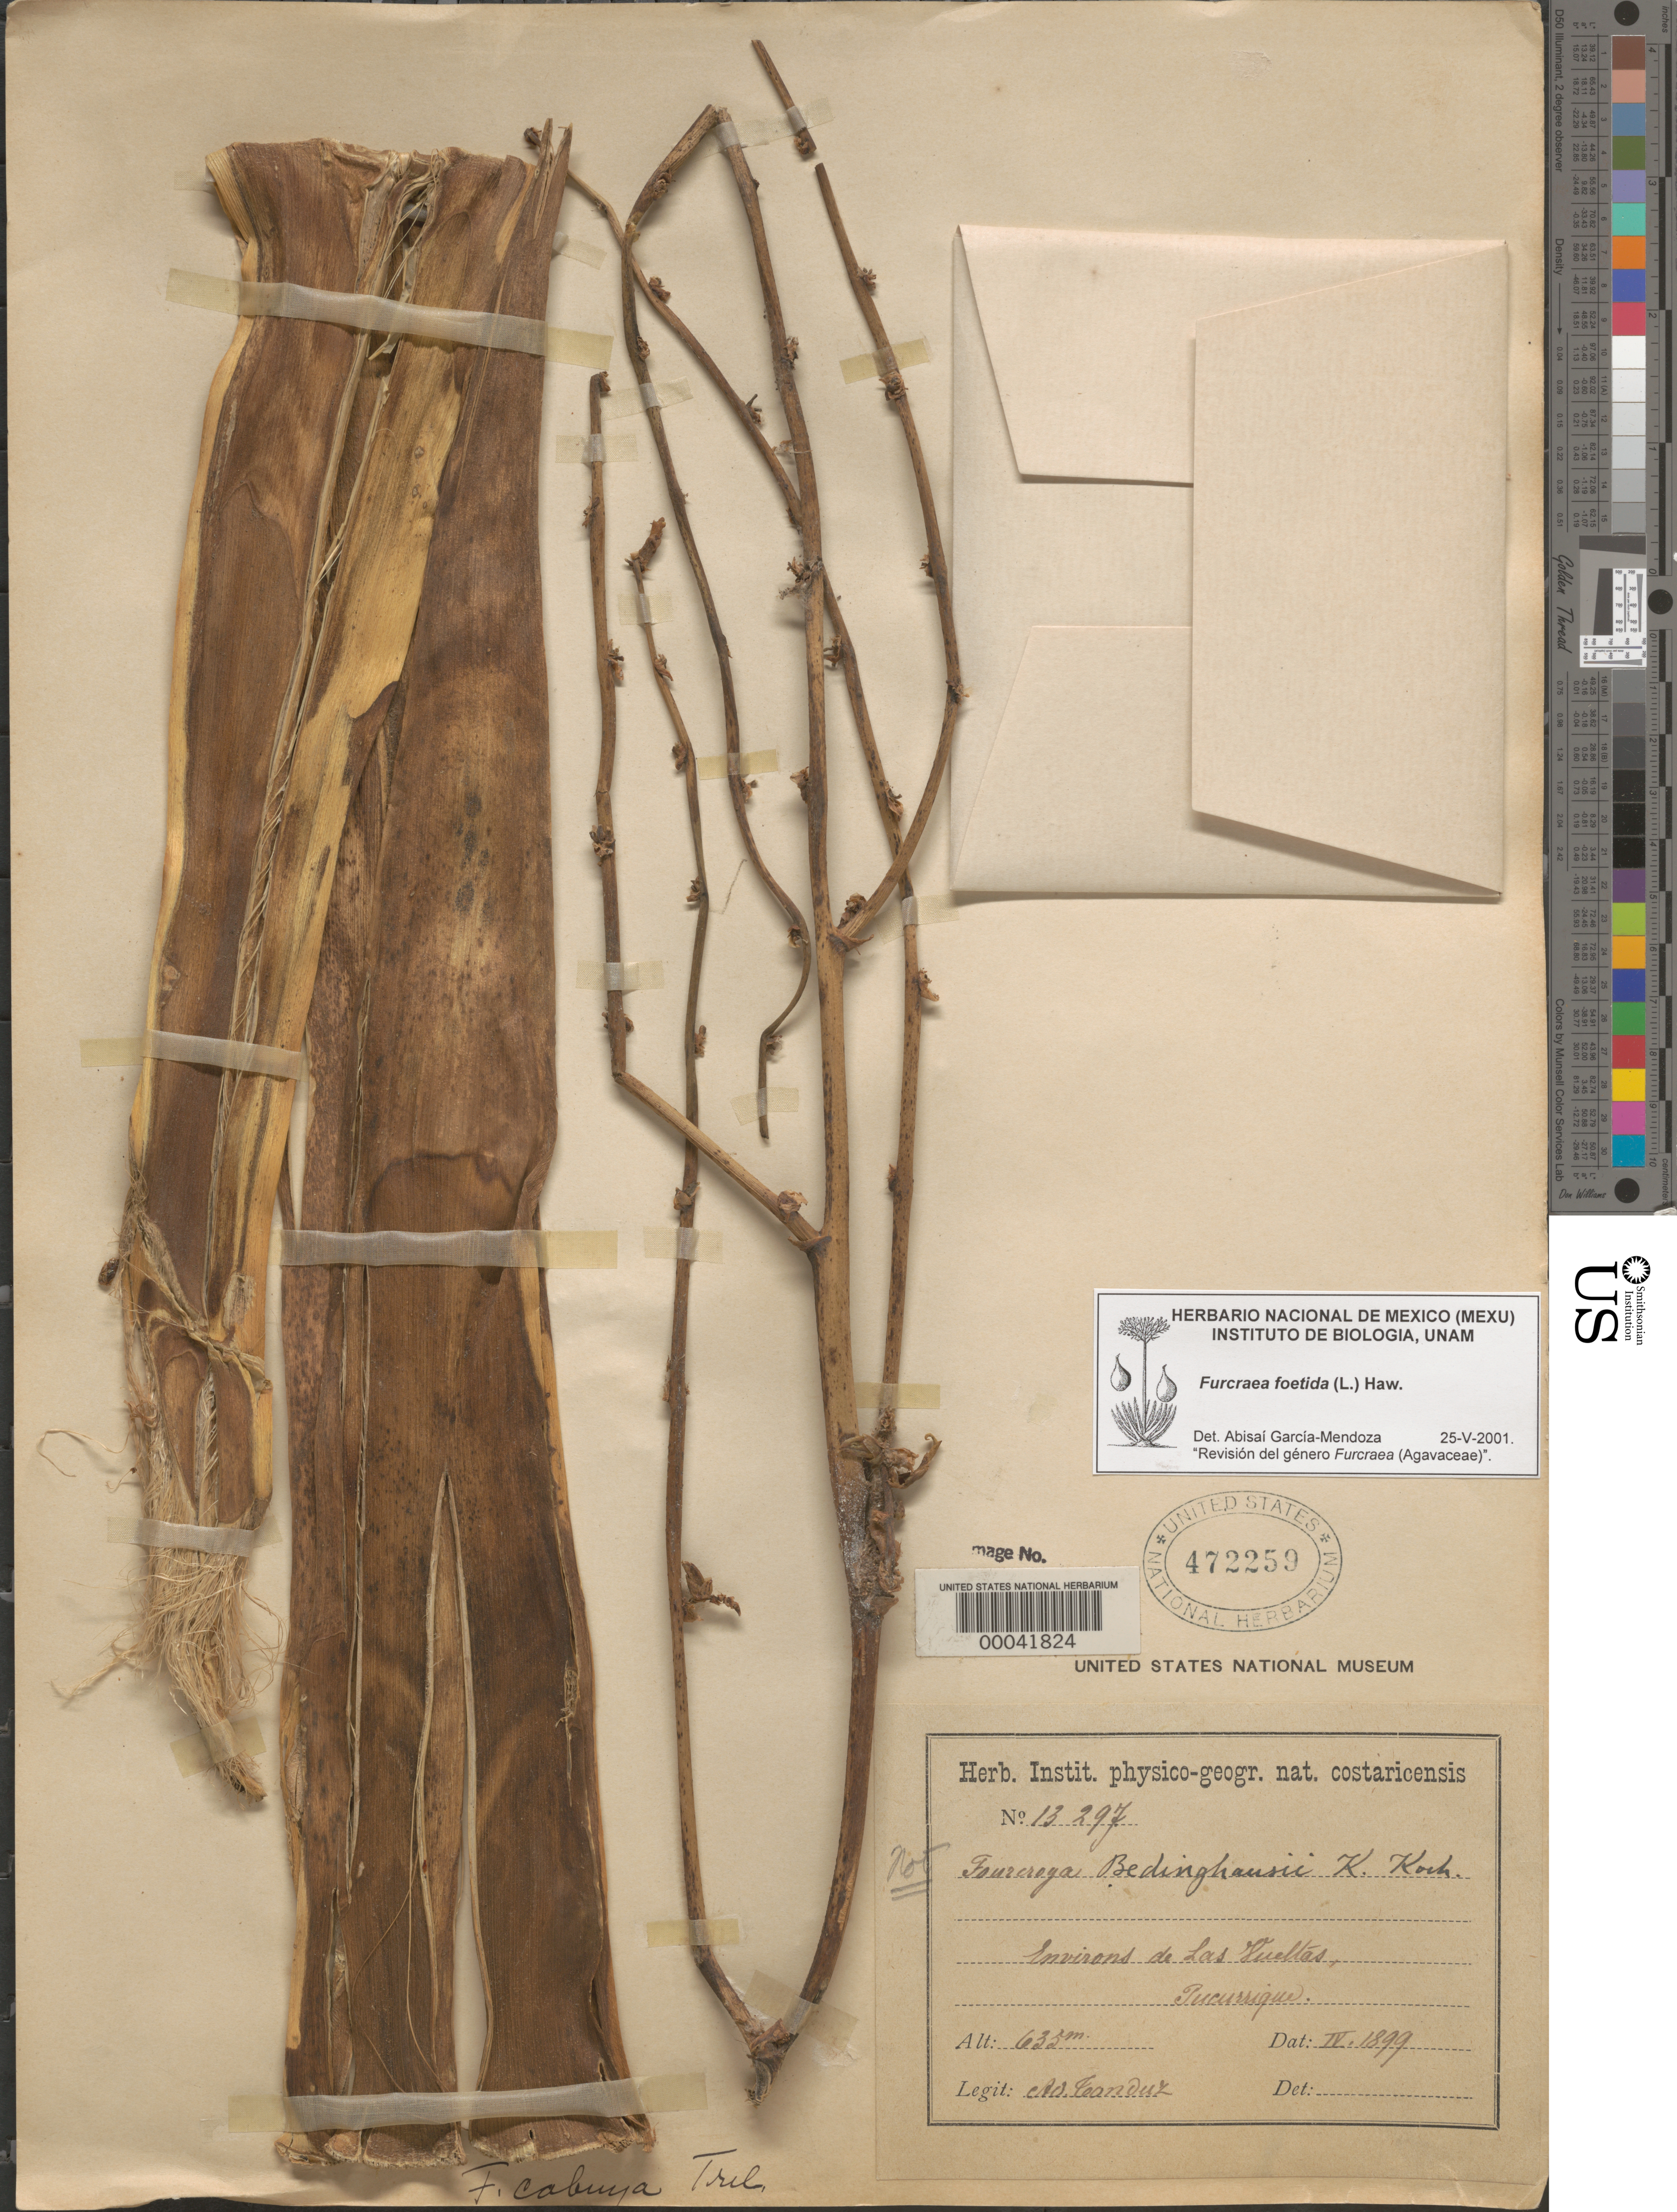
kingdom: Plantae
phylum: Tracheophyta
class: Liliopsida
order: Asparagales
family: Asparagaceae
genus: Furcraea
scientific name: Furcraea foetida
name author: (L.) Haw.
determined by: García-Mendoza, A.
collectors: A. Tonduz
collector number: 13294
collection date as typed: Apr 1899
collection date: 1899-04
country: Costa Rica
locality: Tucurrique, envirens de Las Hueltas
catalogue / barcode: US 472259